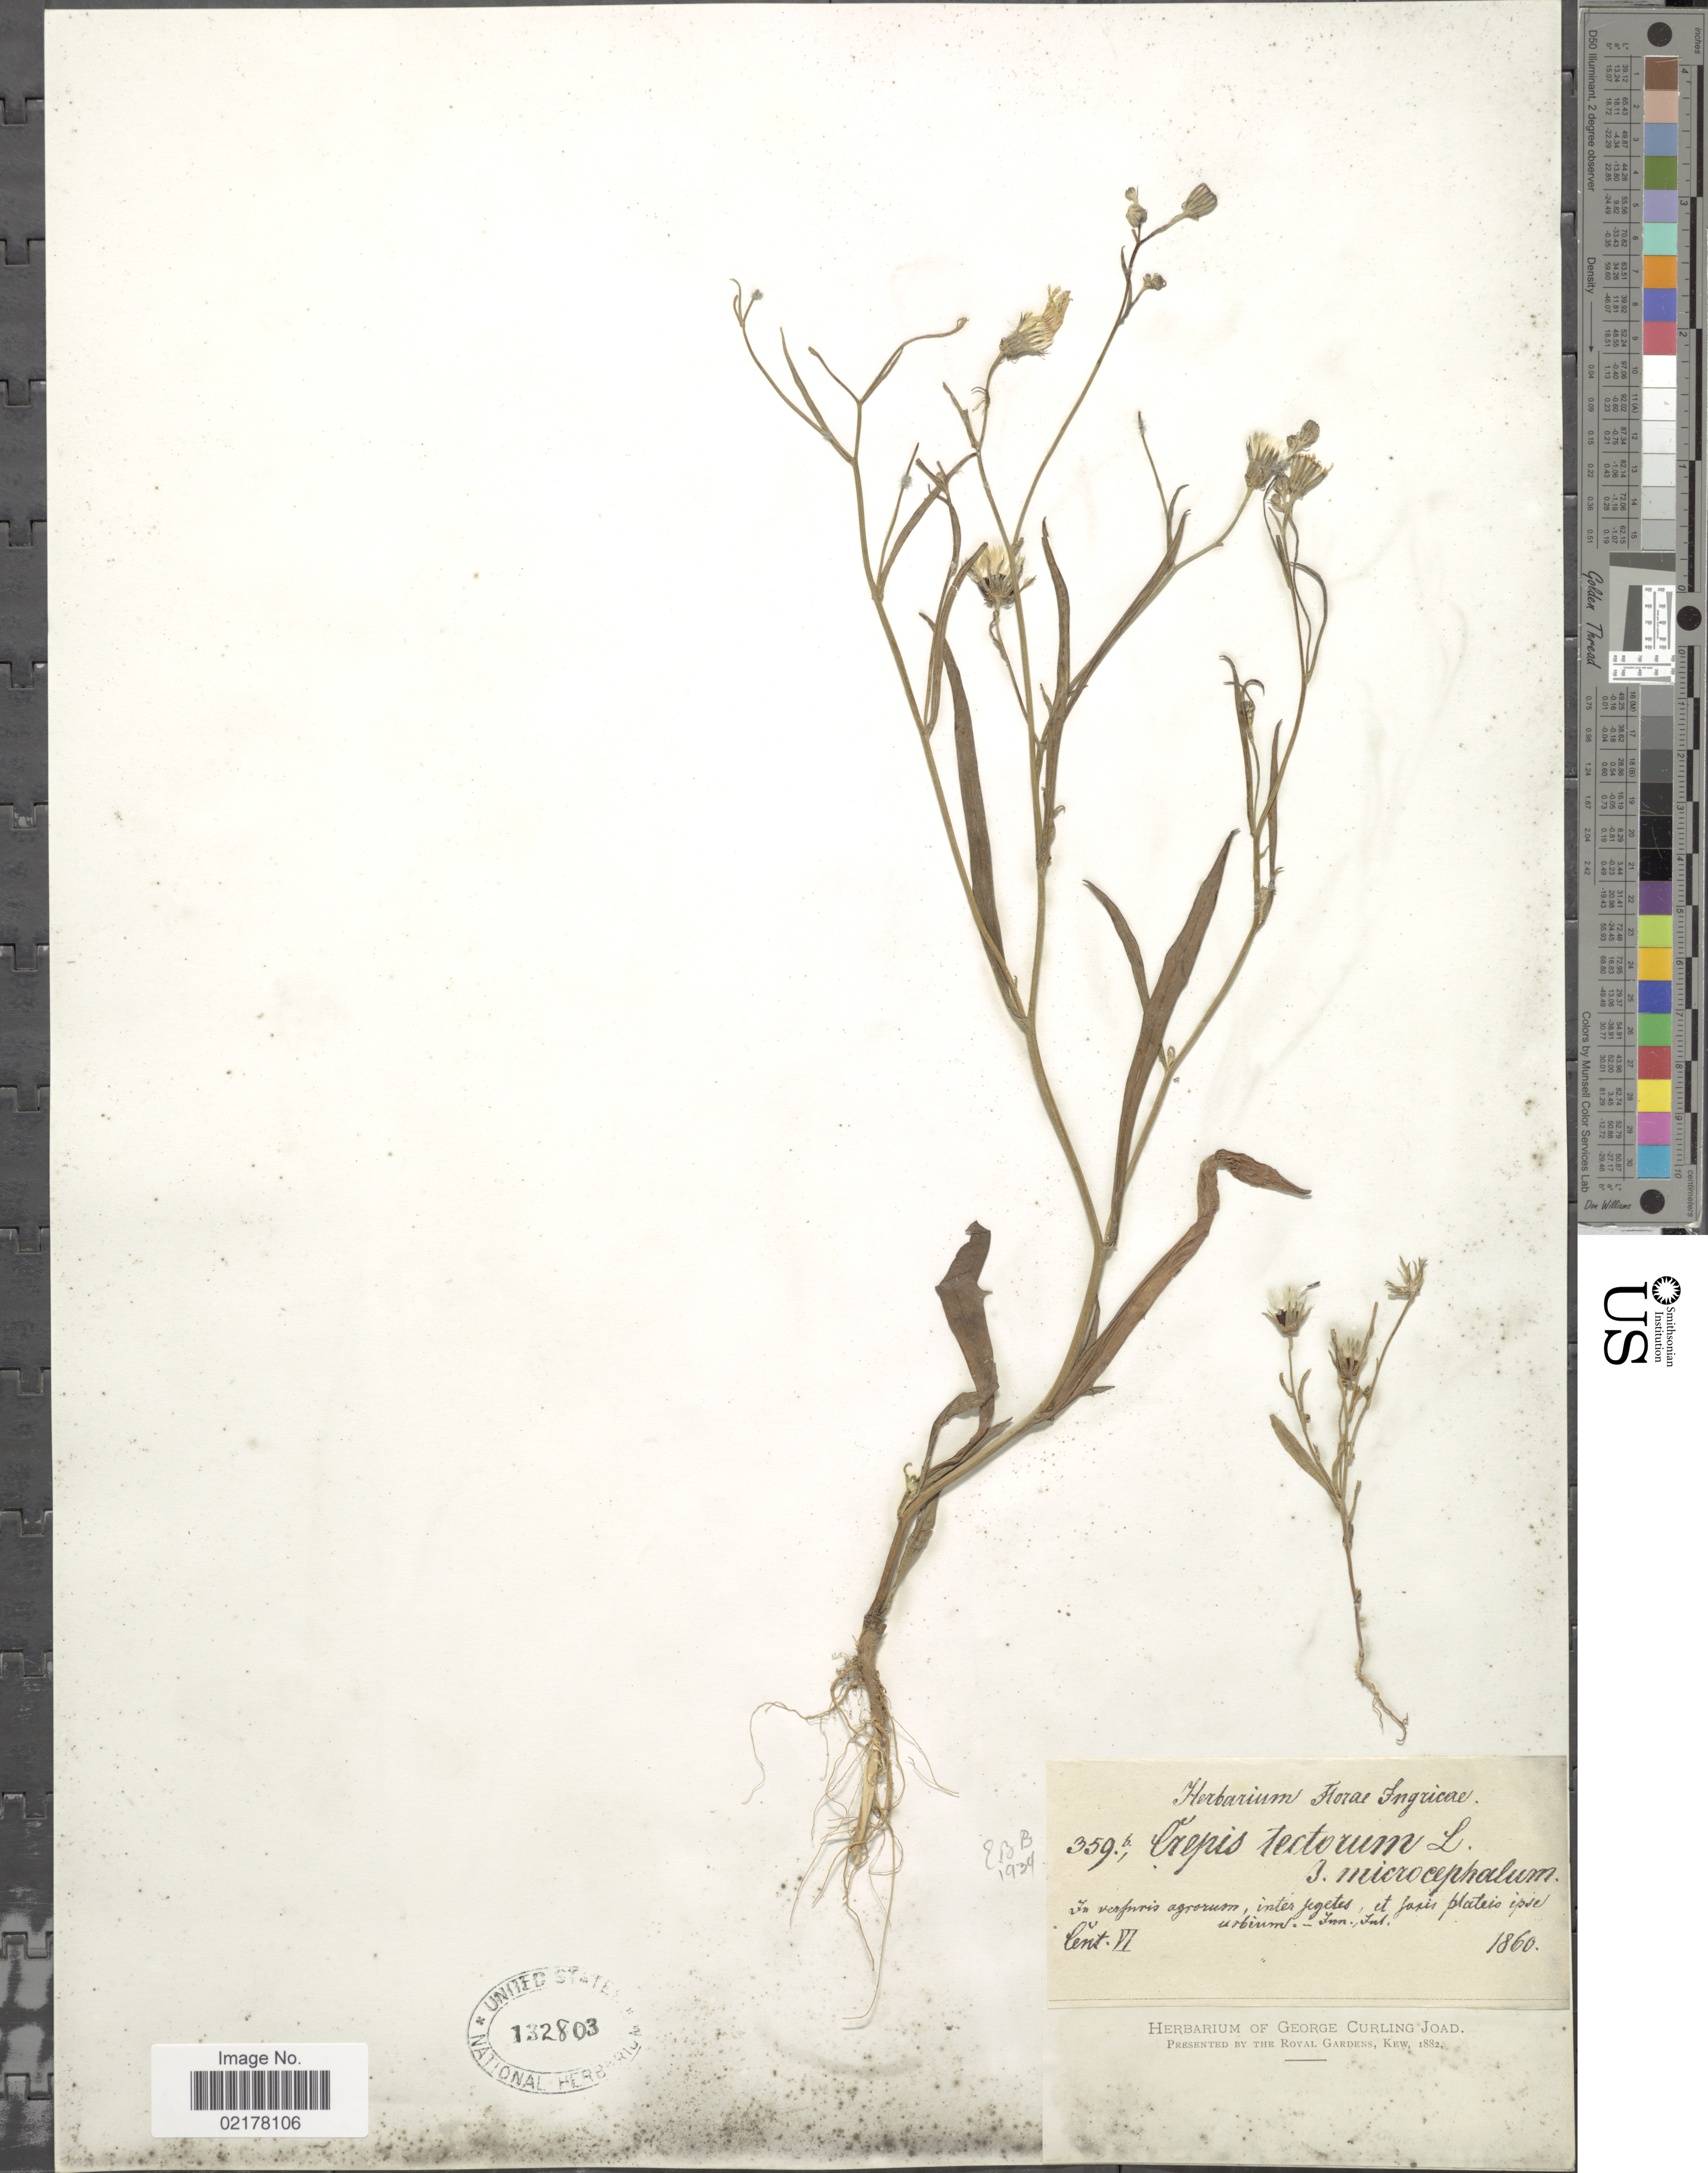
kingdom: Plantae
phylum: Tracheophyta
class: Magnoliopsida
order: Asterales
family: Asteraceae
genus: Crepis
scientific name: Crepis tectorum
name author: L.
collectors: Herbarium Florae Ingricae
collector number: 359b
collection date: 1860-06/1860-07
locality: Inter jegetes, et saxis plateis ipse urbium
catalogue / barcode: US 132803